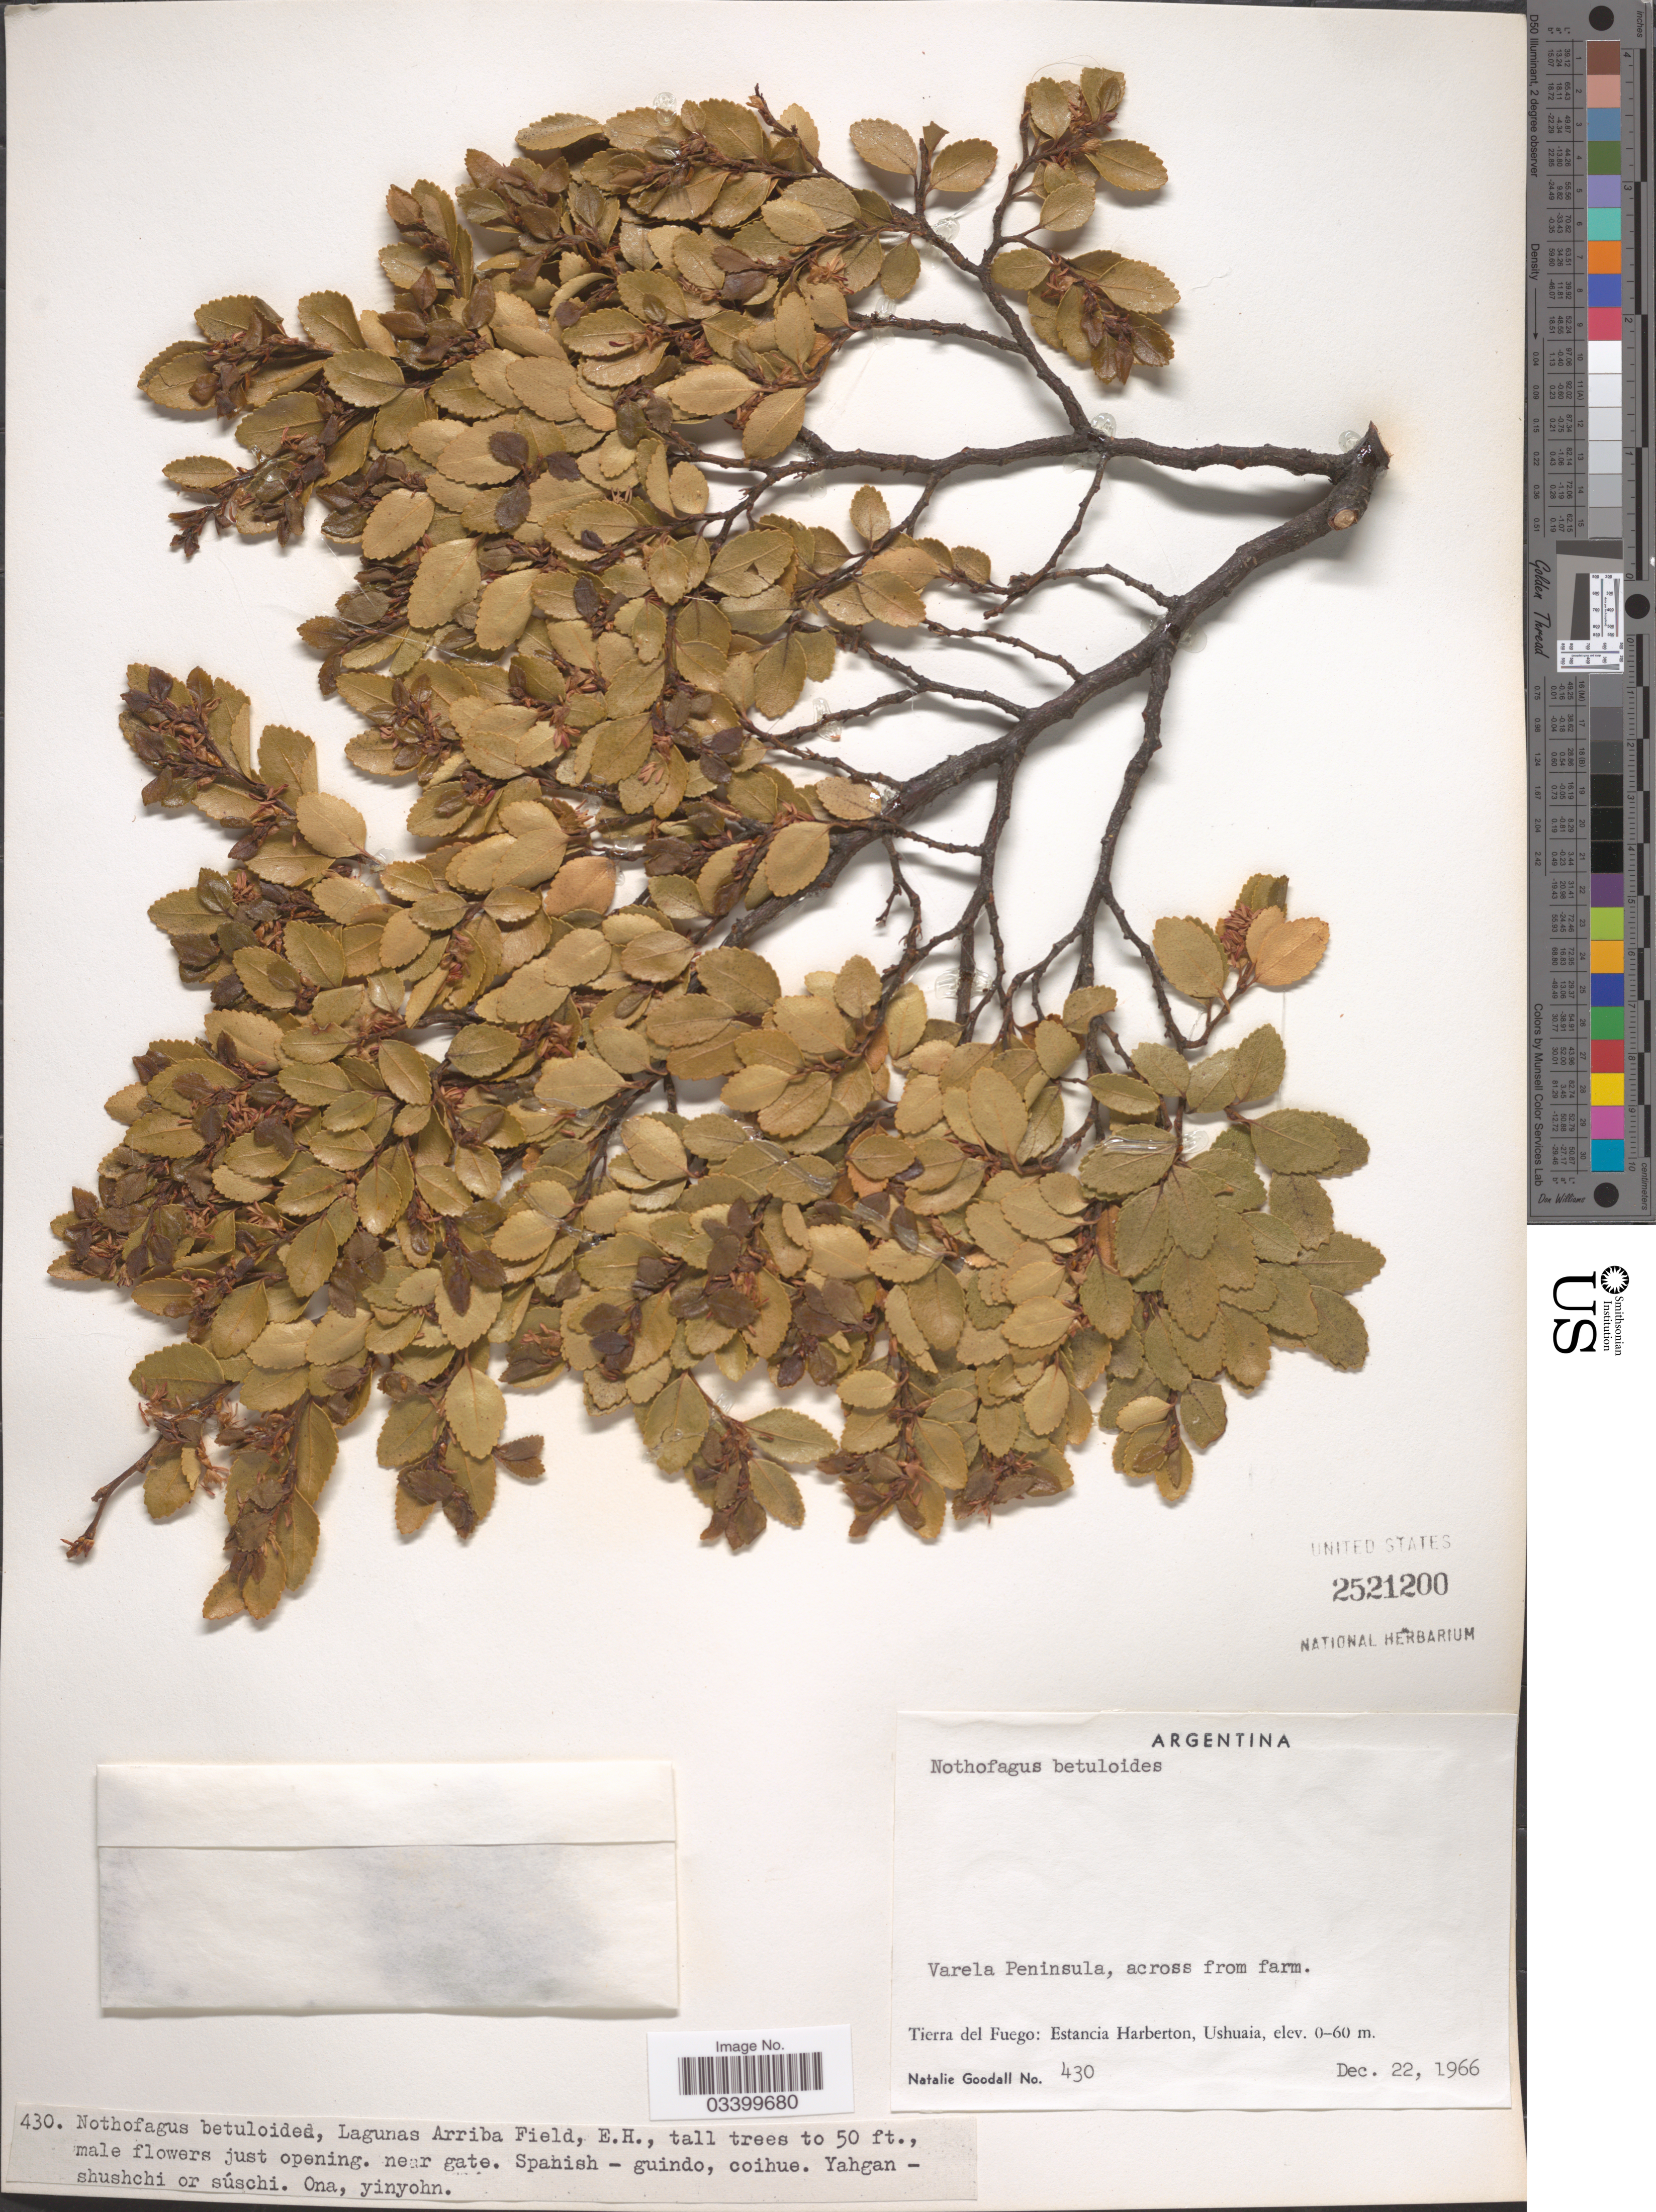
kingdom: Plantae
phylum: Tracheophyta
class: Magnoliopsida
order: Fagales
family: Nothofagaceae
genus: Nothofagus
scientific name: Nothofagus betuloides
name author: (Mirb.) Oerst.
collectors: N. Goodall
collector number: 430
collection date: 1966-12-22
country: Argentina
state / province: Tierra del Fuego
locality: Varela Peninsula, across from farm. Estancia Harberton, Ushuaia.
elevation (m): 0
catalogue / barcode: US 2521200